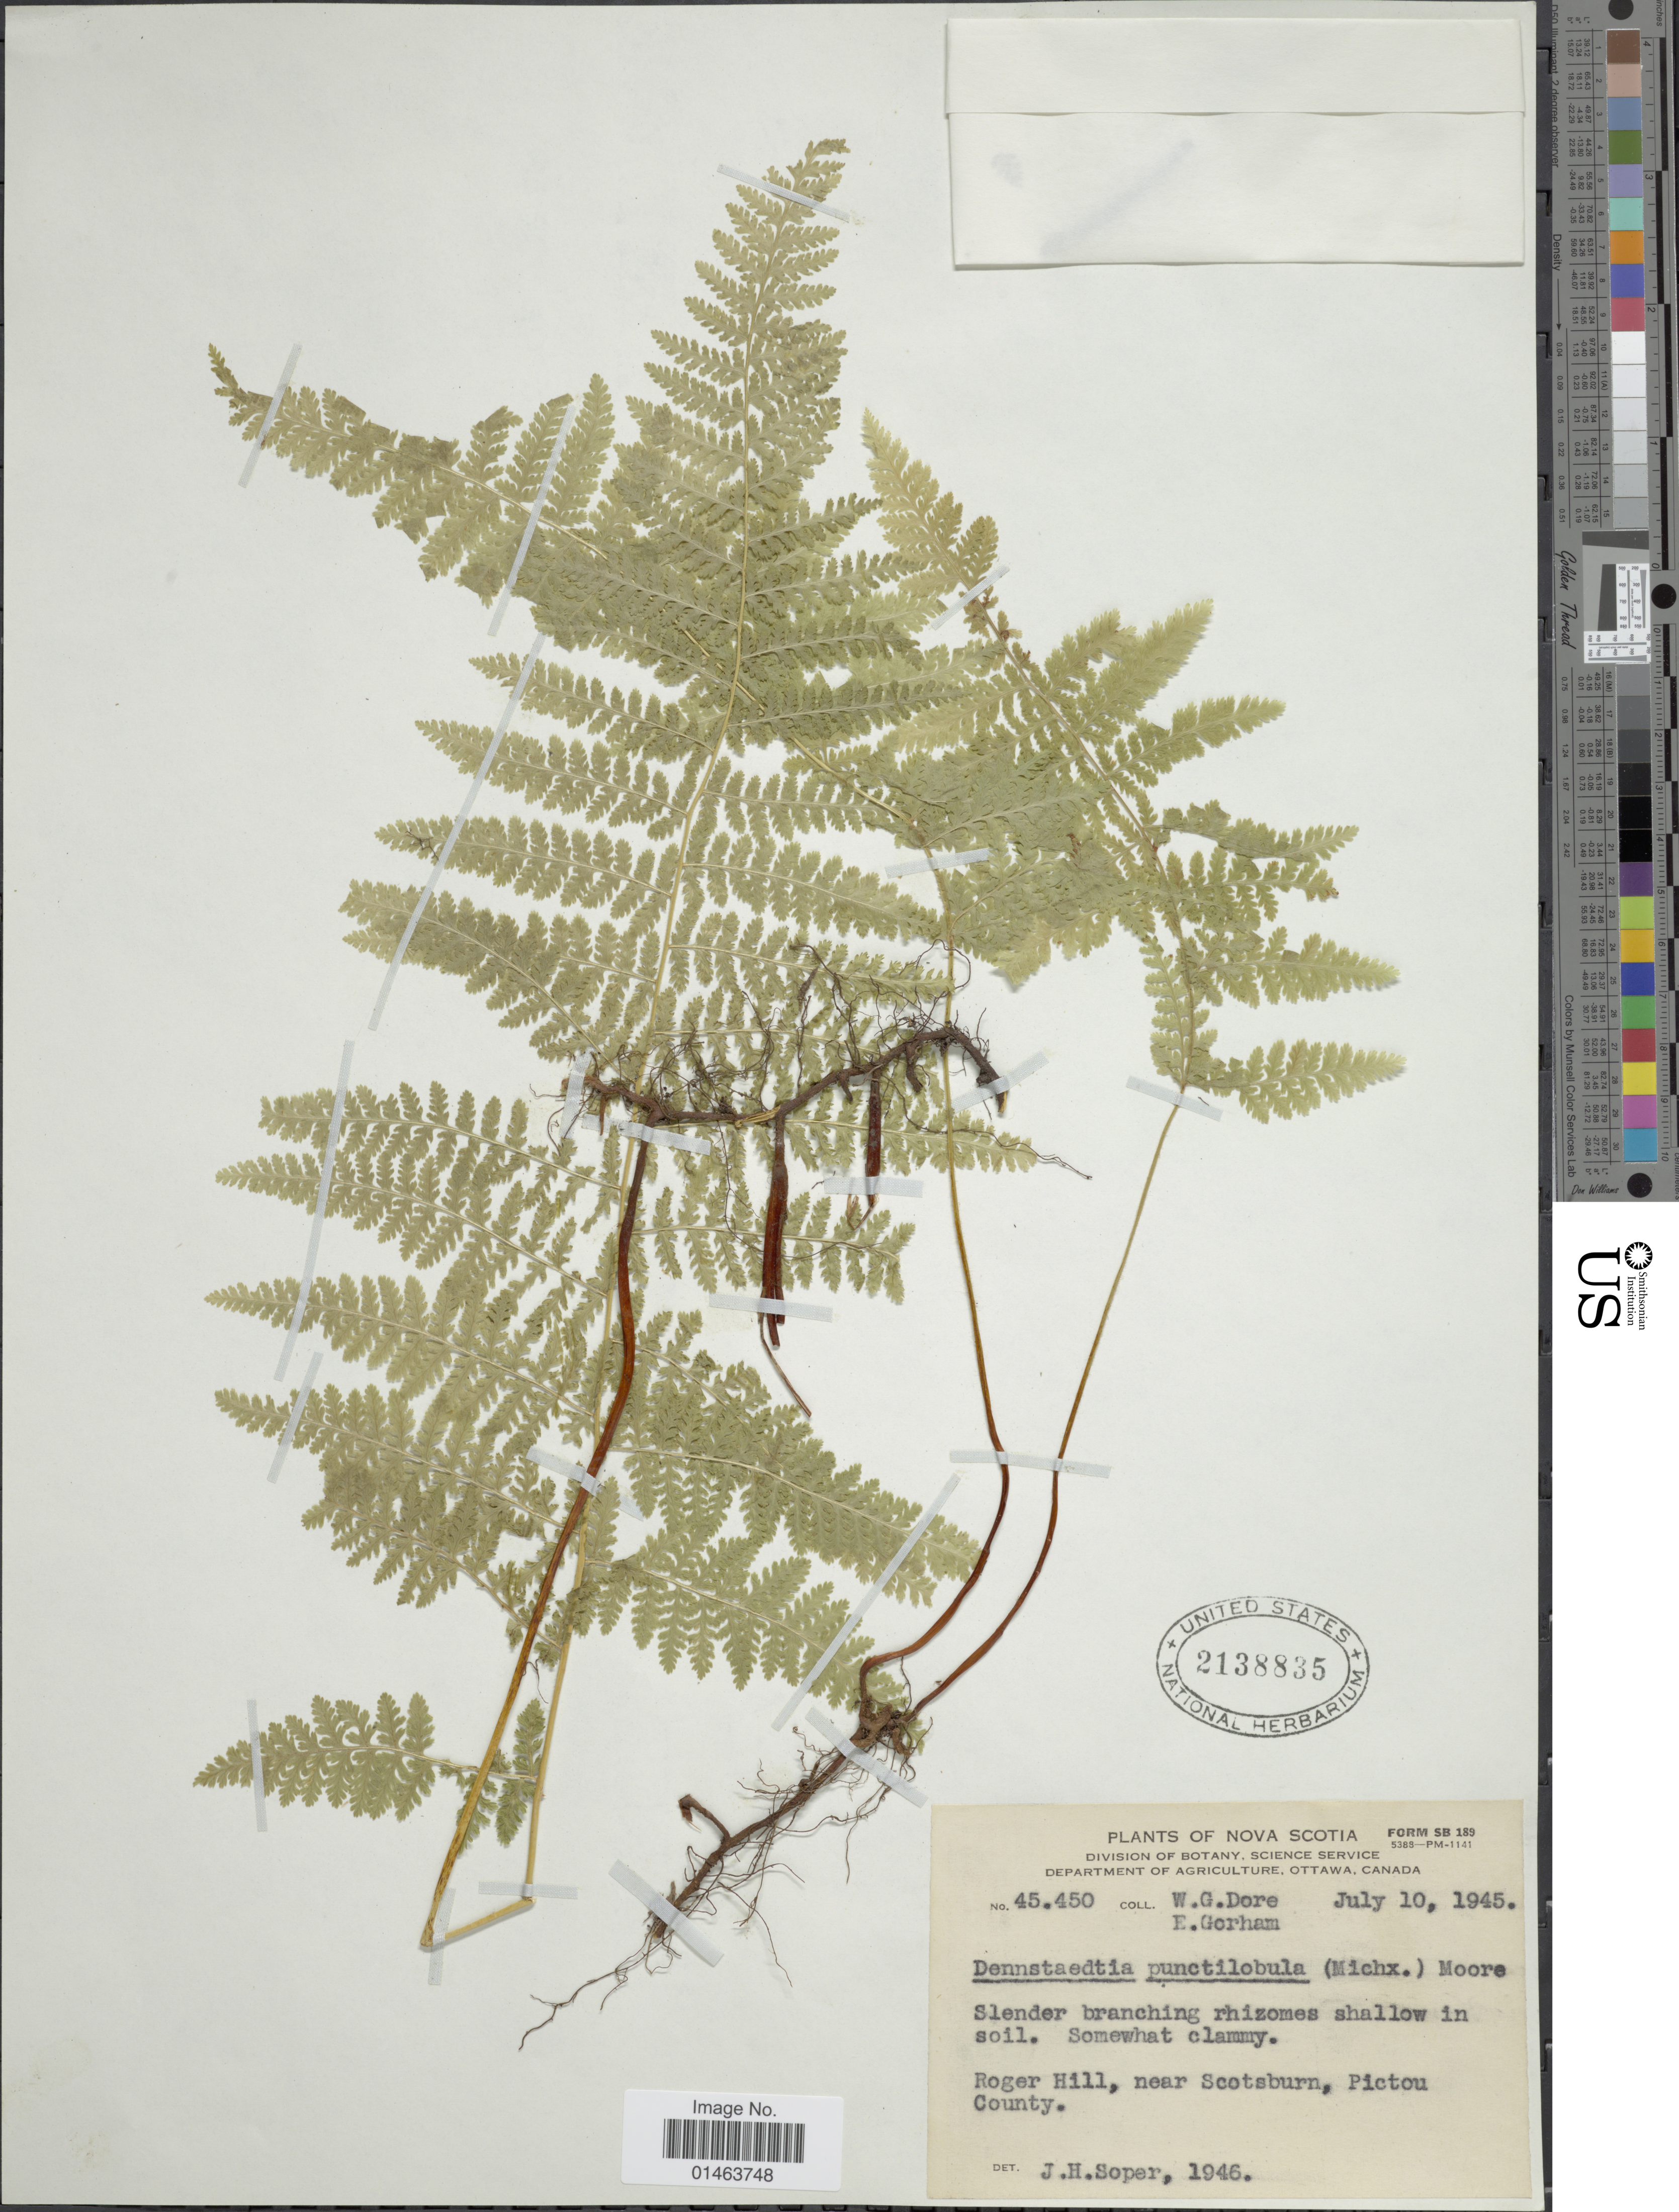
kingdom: Plantae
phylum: Tracheophyta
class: Polypodiopsida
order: Polypodiales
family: Dennstaedtiaceae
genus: Dennstaedtia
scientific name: Dennstaedtia punctilobula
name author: (Michx.) T. Moore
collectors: W. Dore & E. Gorham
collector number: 45450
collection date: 1945-07-10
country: Canada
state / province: Nova Scotia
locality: Roger Hill, near Scotsburn, Pictou County.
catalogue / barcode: US 2138835